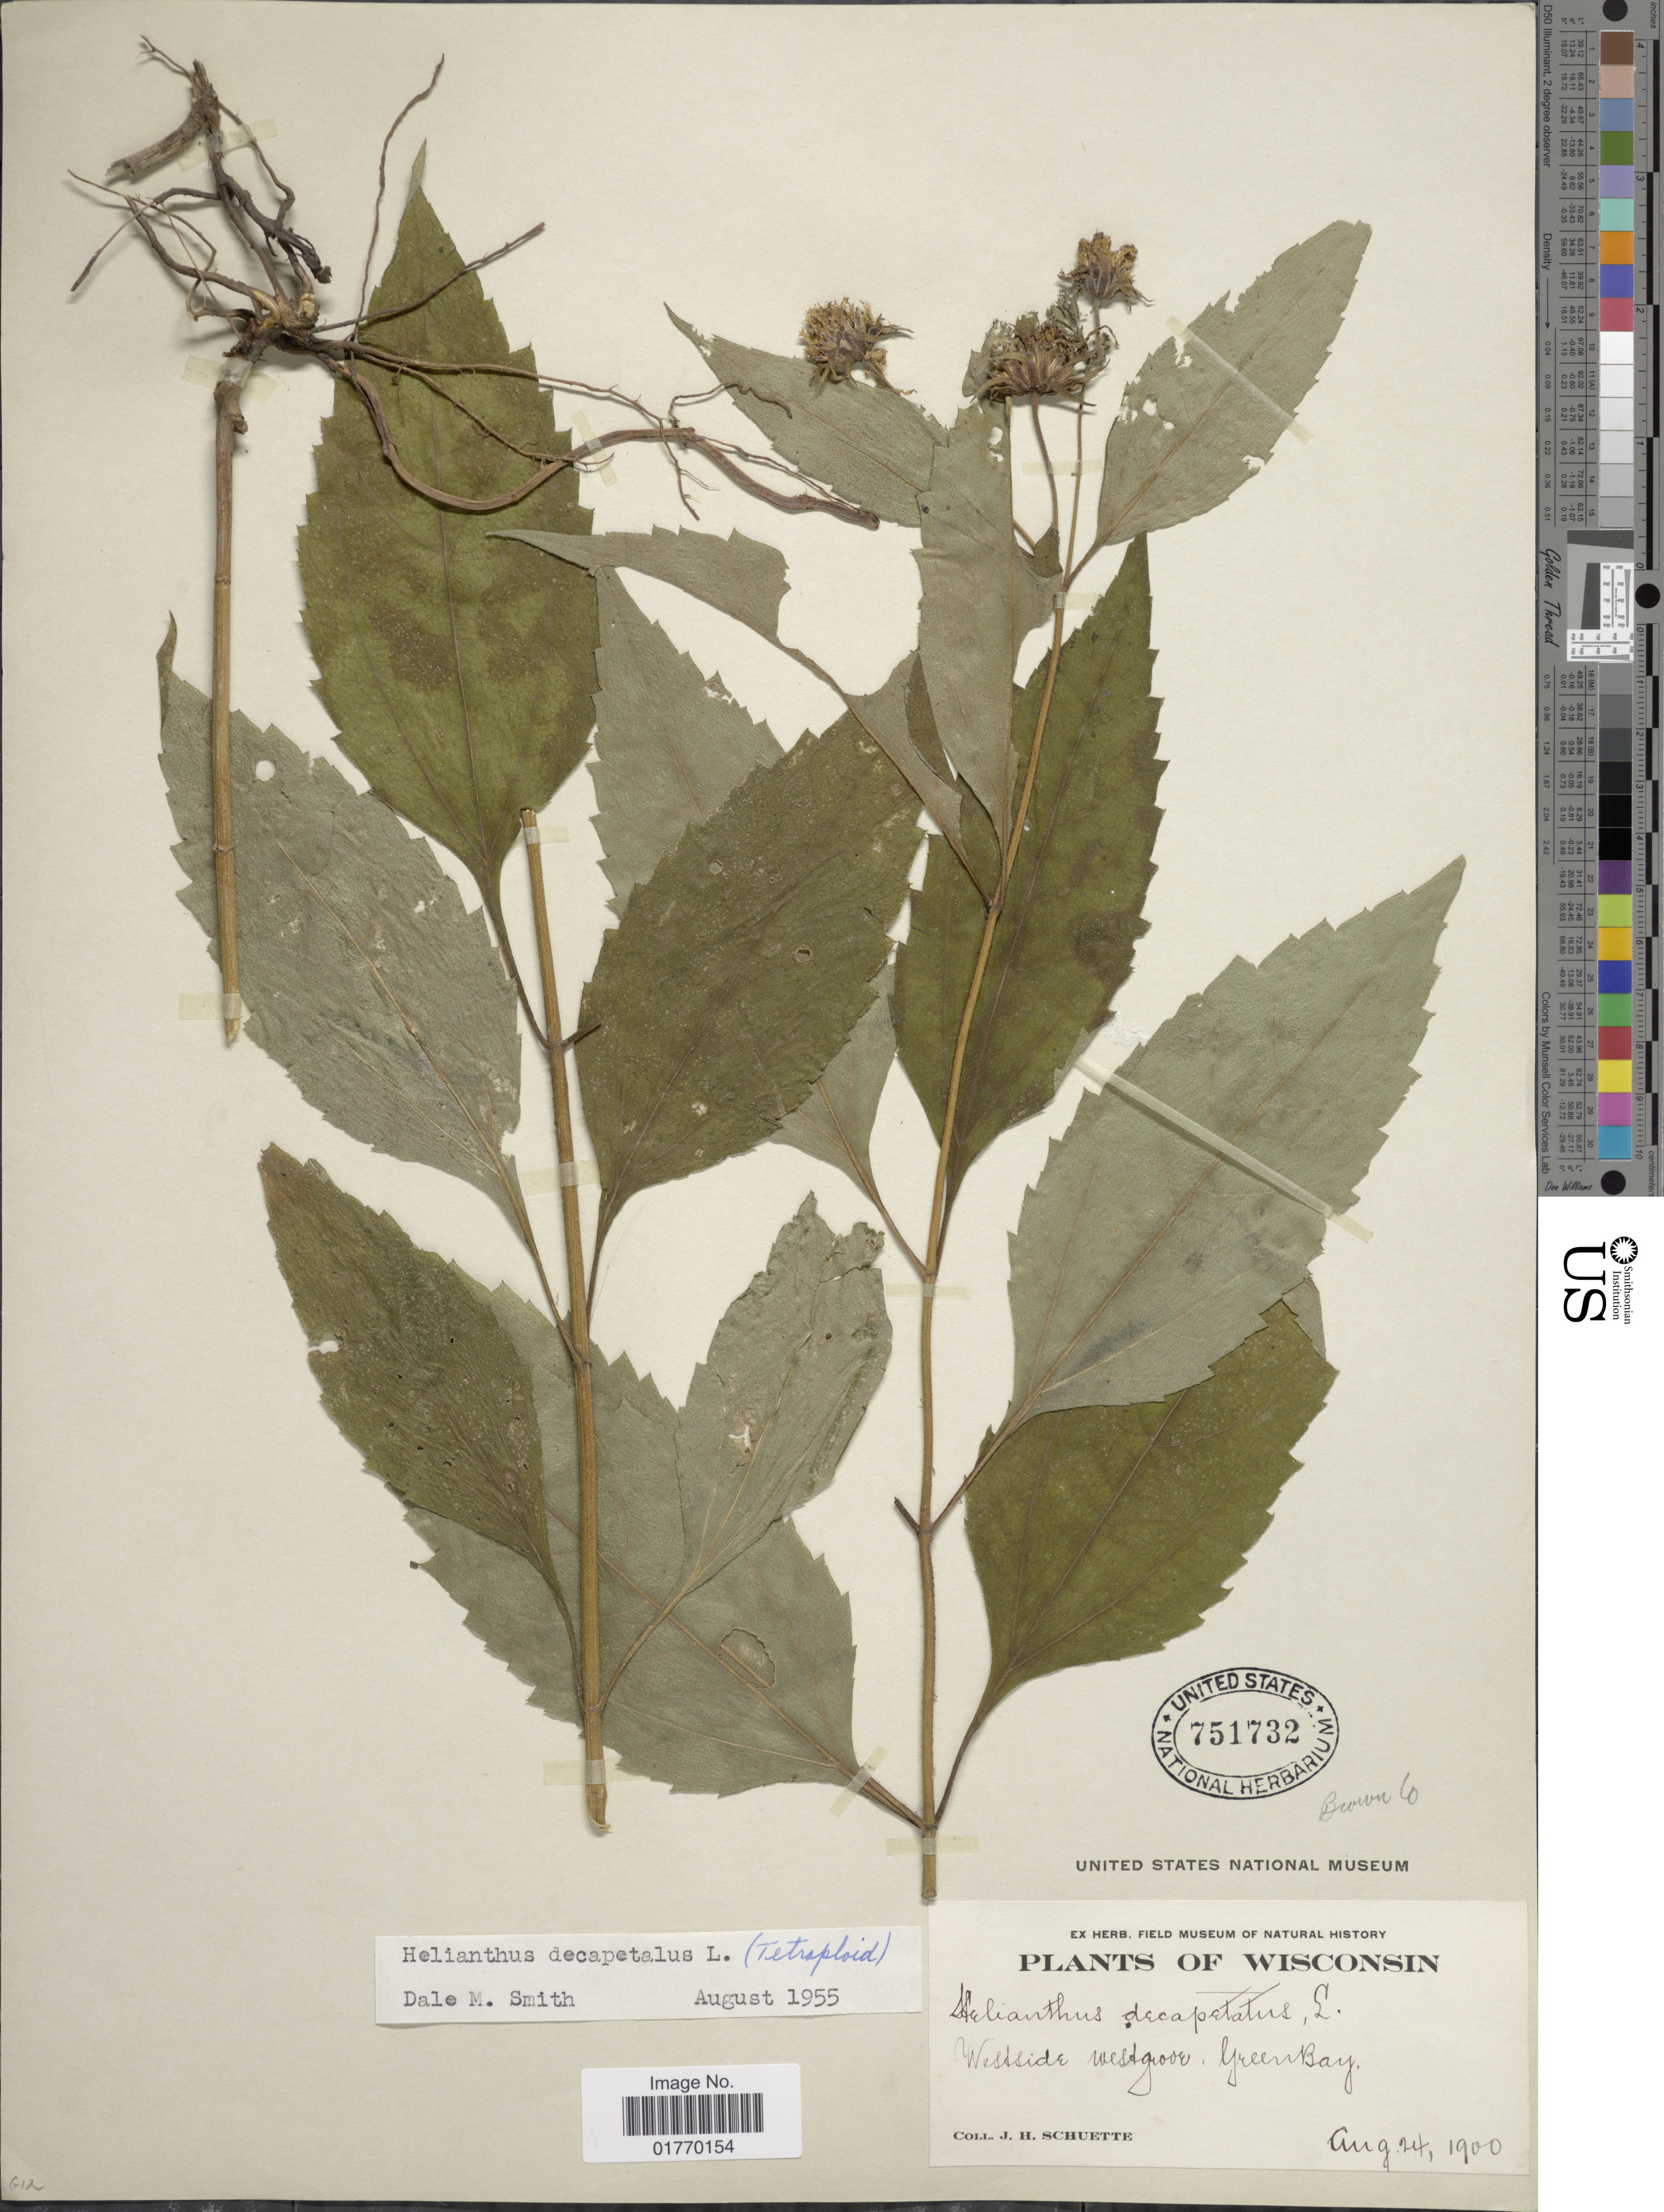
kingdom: Plantae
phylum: Tracheophyta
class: Magnoliopsida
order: Asterales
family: Asteraceae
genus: Helianthus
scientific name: Helianthus decapetalus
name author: L.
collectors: J. H. Schuette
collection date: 1900-08-24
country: United States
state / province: Wisconsin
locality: Westside Westgrove, Greenbay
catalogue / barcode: US 751732